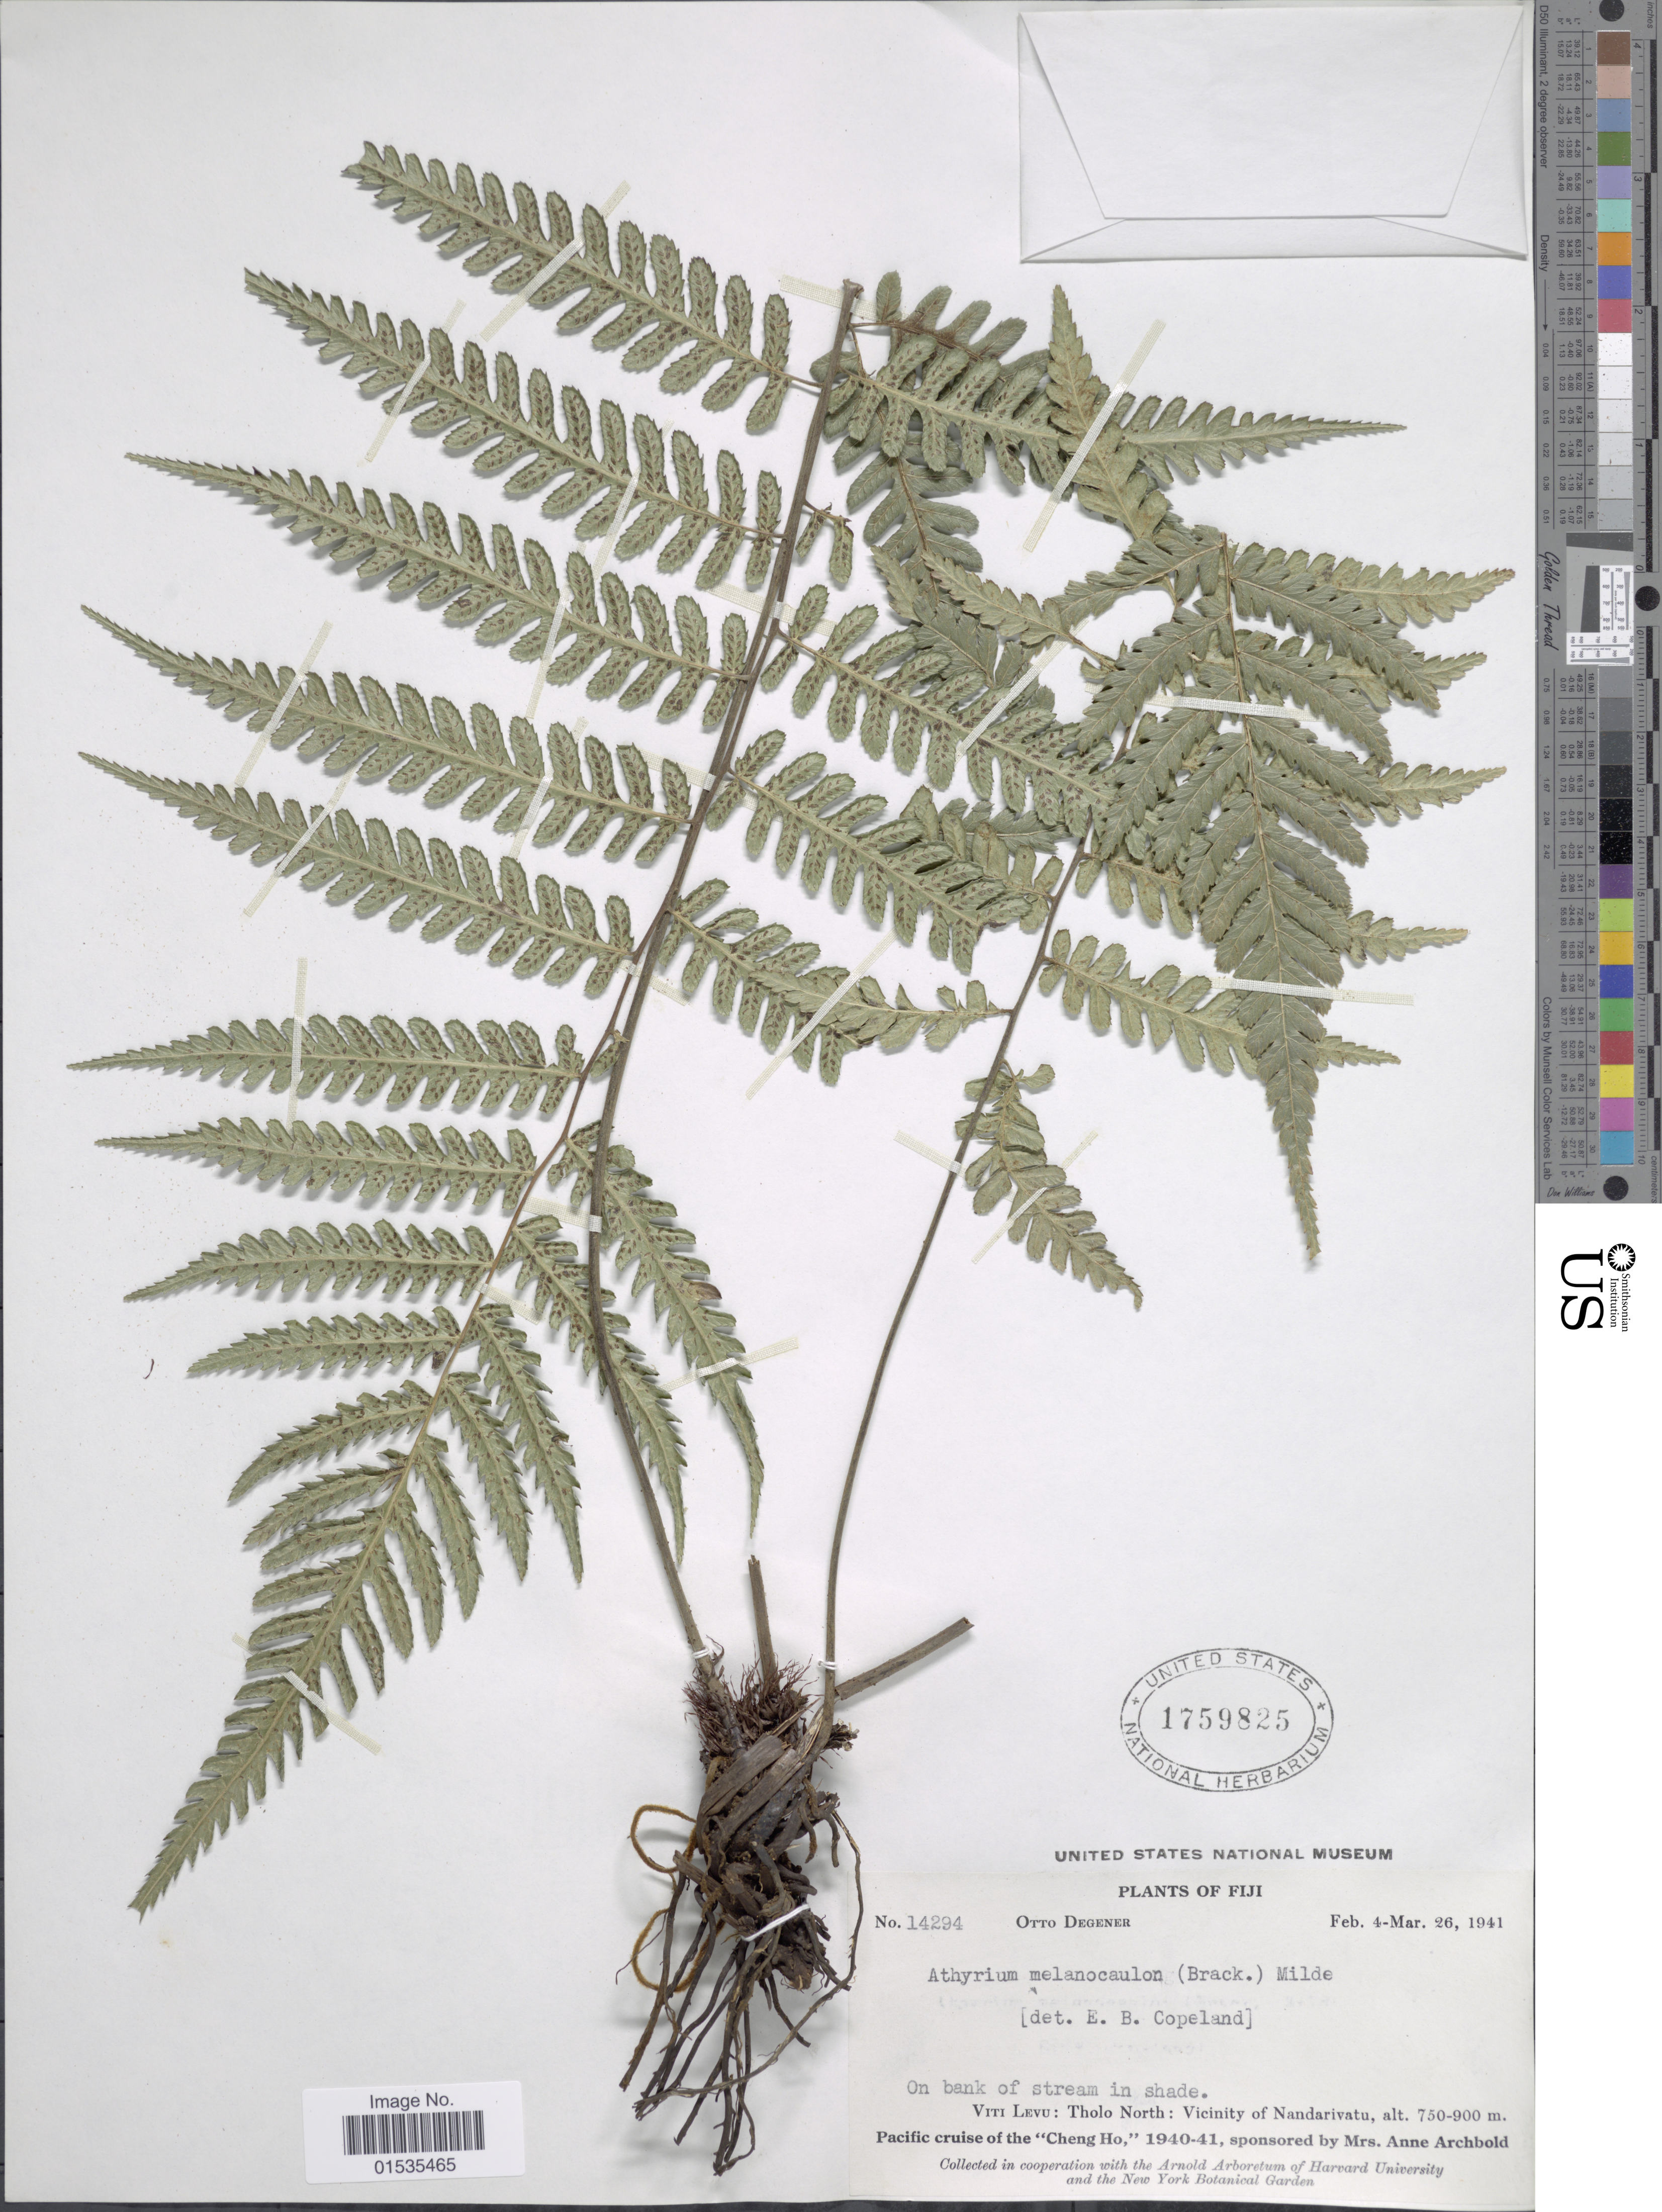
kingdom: Plantae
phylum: Tracheophyta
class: Polypodiopsida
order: Polypodiales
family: Athyriaceae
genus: Diplazium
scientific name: Diplazium melanocaulon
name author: Brack. in Wilkes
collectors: O. Degener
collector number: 14294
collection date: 1941-02-04/1941-03-26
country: Fiji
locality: Viti Levu: Tholo North: Vicinity of Nansarivatu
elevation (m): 750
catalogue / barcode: US 1759825